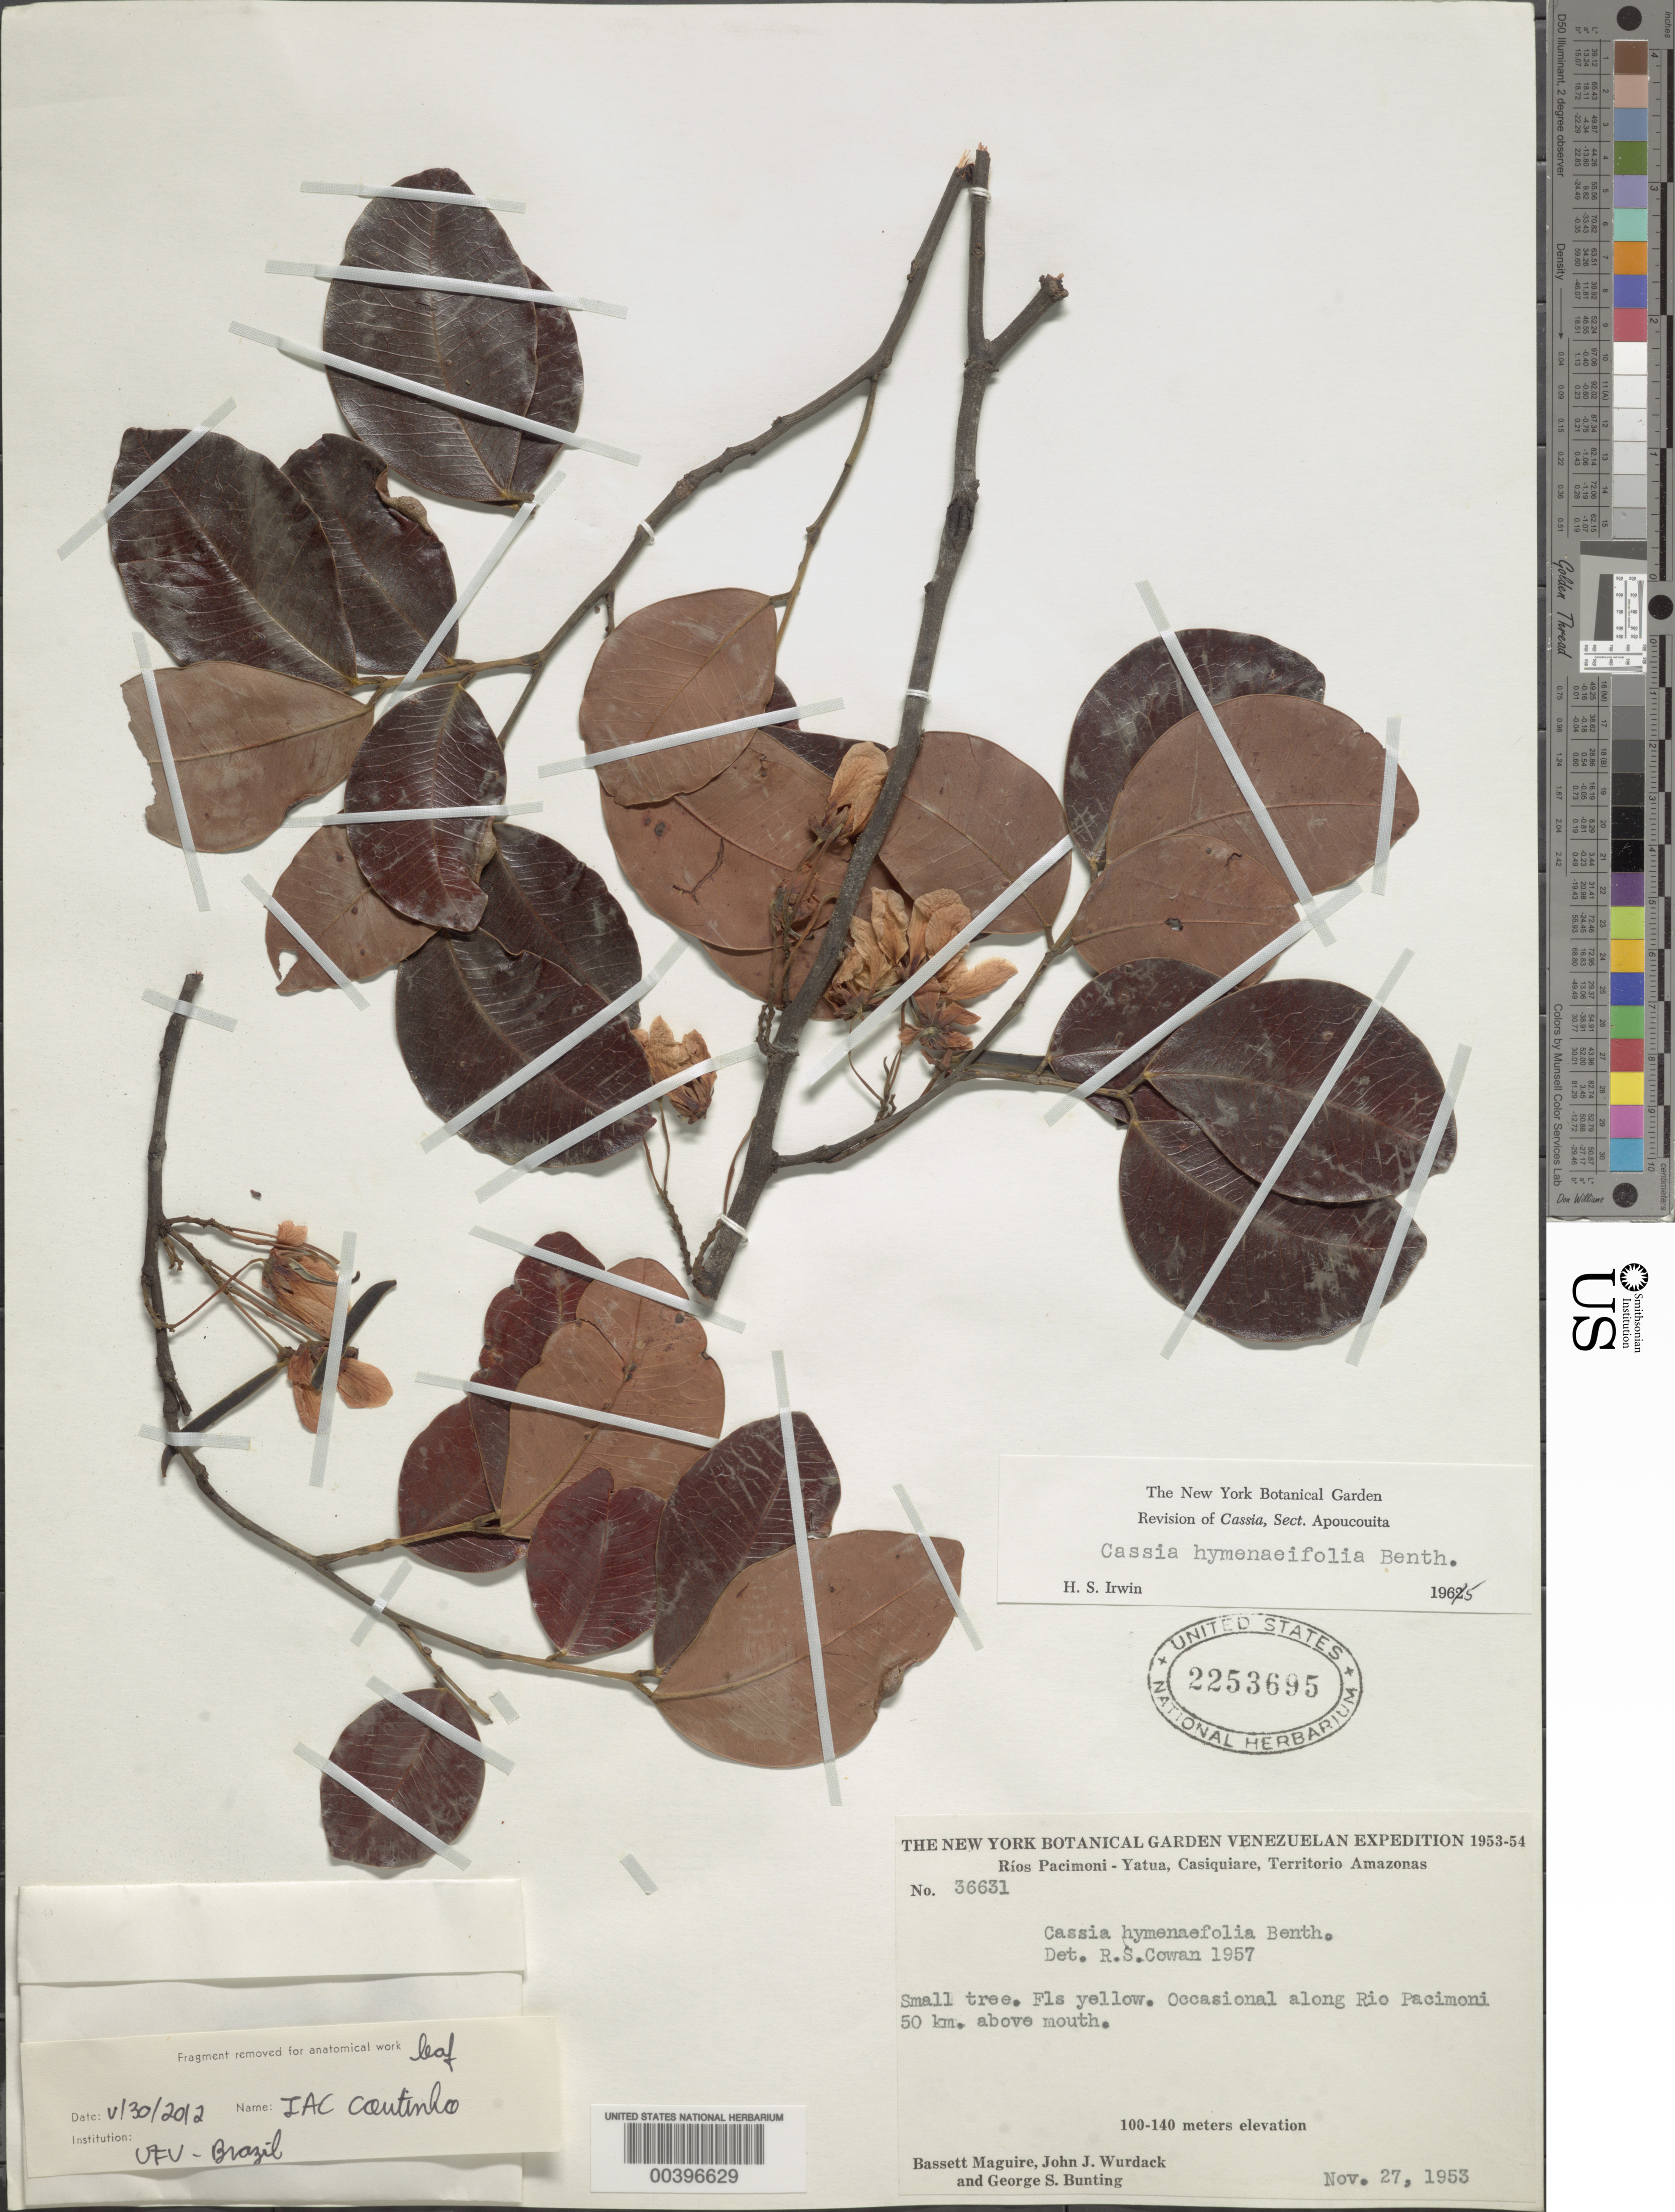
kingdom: Plantae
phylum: Tracheophyta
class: Magnoliopsida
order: Fabales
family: Fabaceae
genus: Chamaecrista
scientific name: Chamaecrista hymenaeifolia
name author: (Benth.) H.S. Irwin & Barneby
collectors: B. Maguire, J. J. Wurdack & G. S. Bunting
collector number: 36631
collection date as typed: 27 Nov 1953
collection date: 1953-11-27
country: Venezuela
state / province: Amazonas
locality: Along rio pacimoni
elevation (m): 100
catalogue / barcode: US 2253695